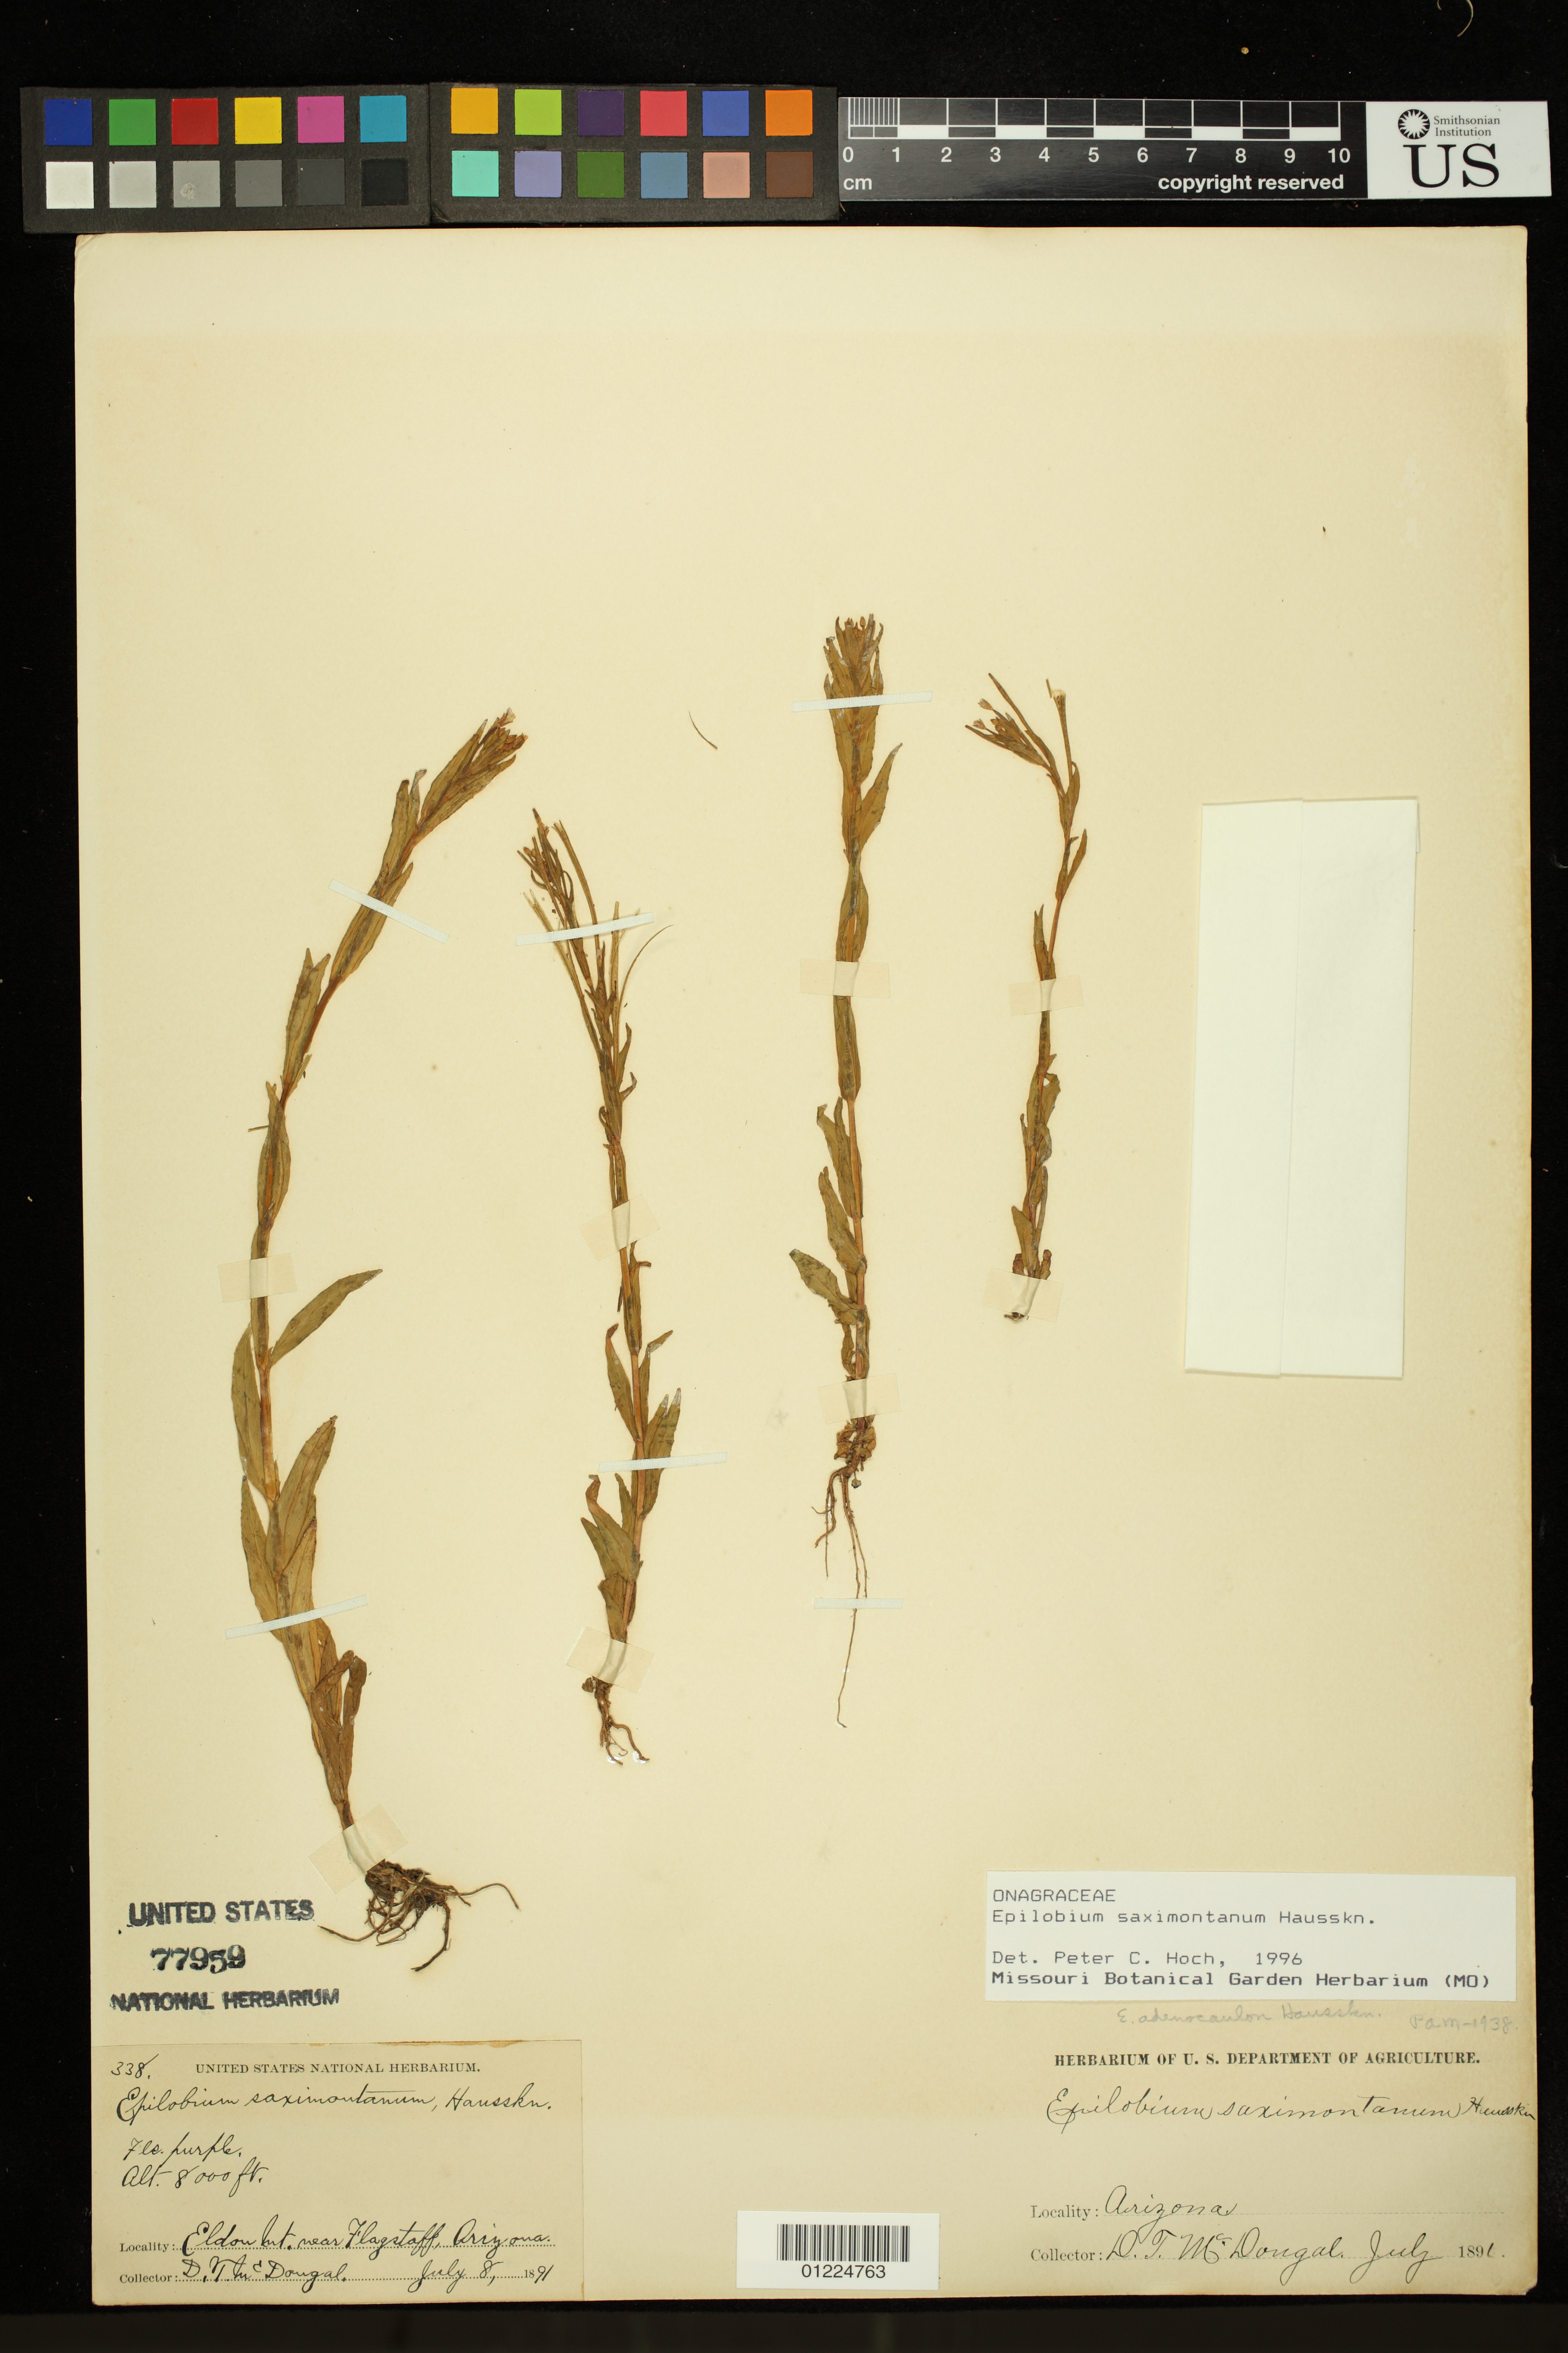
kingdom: Plantae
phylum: Tracheophyta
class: Magnoliopsida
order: Myrtales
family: Onagraceae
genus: Epilobium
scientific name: Epilobium saximontanum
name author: Hausskn.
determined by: Hoch, P. C.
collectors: D. T. MacDougal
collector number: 338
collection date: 1891-07-08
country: United States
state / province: Arizona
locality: Eldon Mt. near Flagstaff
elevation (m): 2438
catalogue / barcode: US 77959